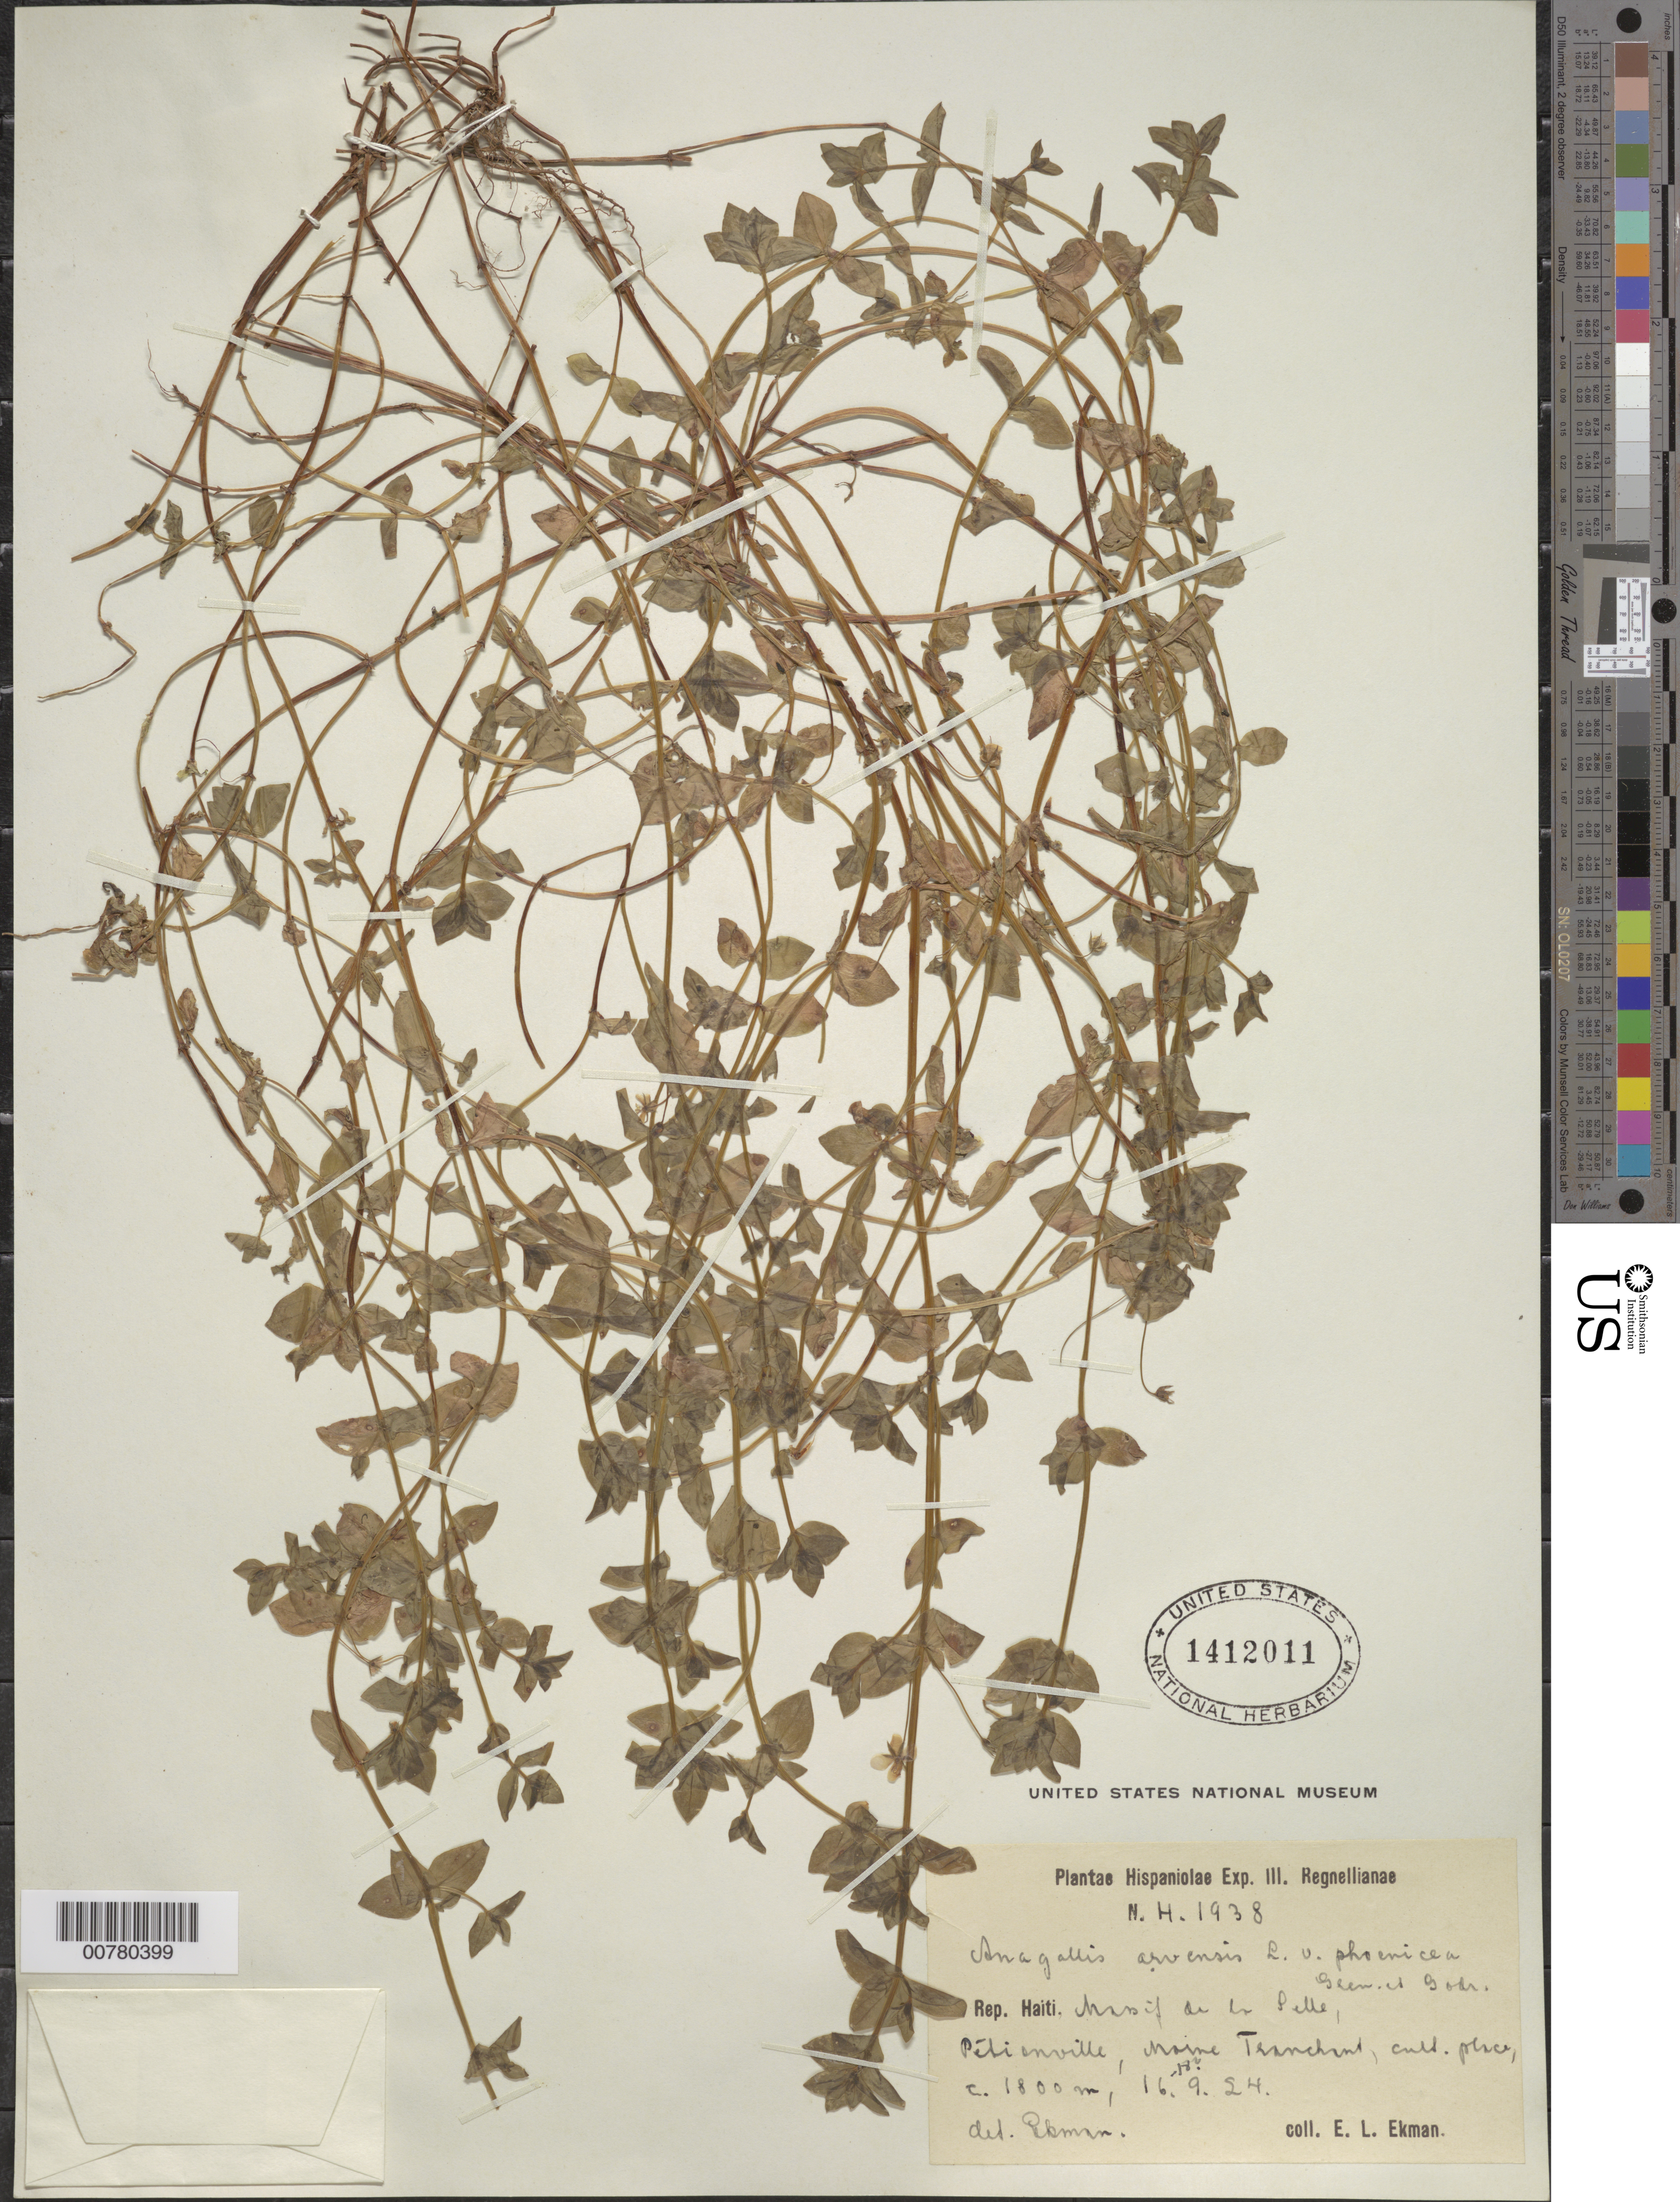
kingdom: Plantae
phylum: Tracheophyta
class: Magnoliopsida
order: Ericales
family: Primulaceae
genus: Anagallis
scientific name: Anagallis arvensis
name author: L.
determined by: Ekman, E. L.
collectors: E. L. Ekman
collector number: H 1938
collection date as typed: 16 Sep 1924 18 Sep 1924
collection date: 1924-09-16/1924-09-18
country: Haiti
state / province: Ouest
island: Hispaniola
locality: Massif de la Selle, Pétionville, Morne Tranchant.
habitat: Cultivated place.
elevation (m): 1800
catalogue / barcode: US 1412011